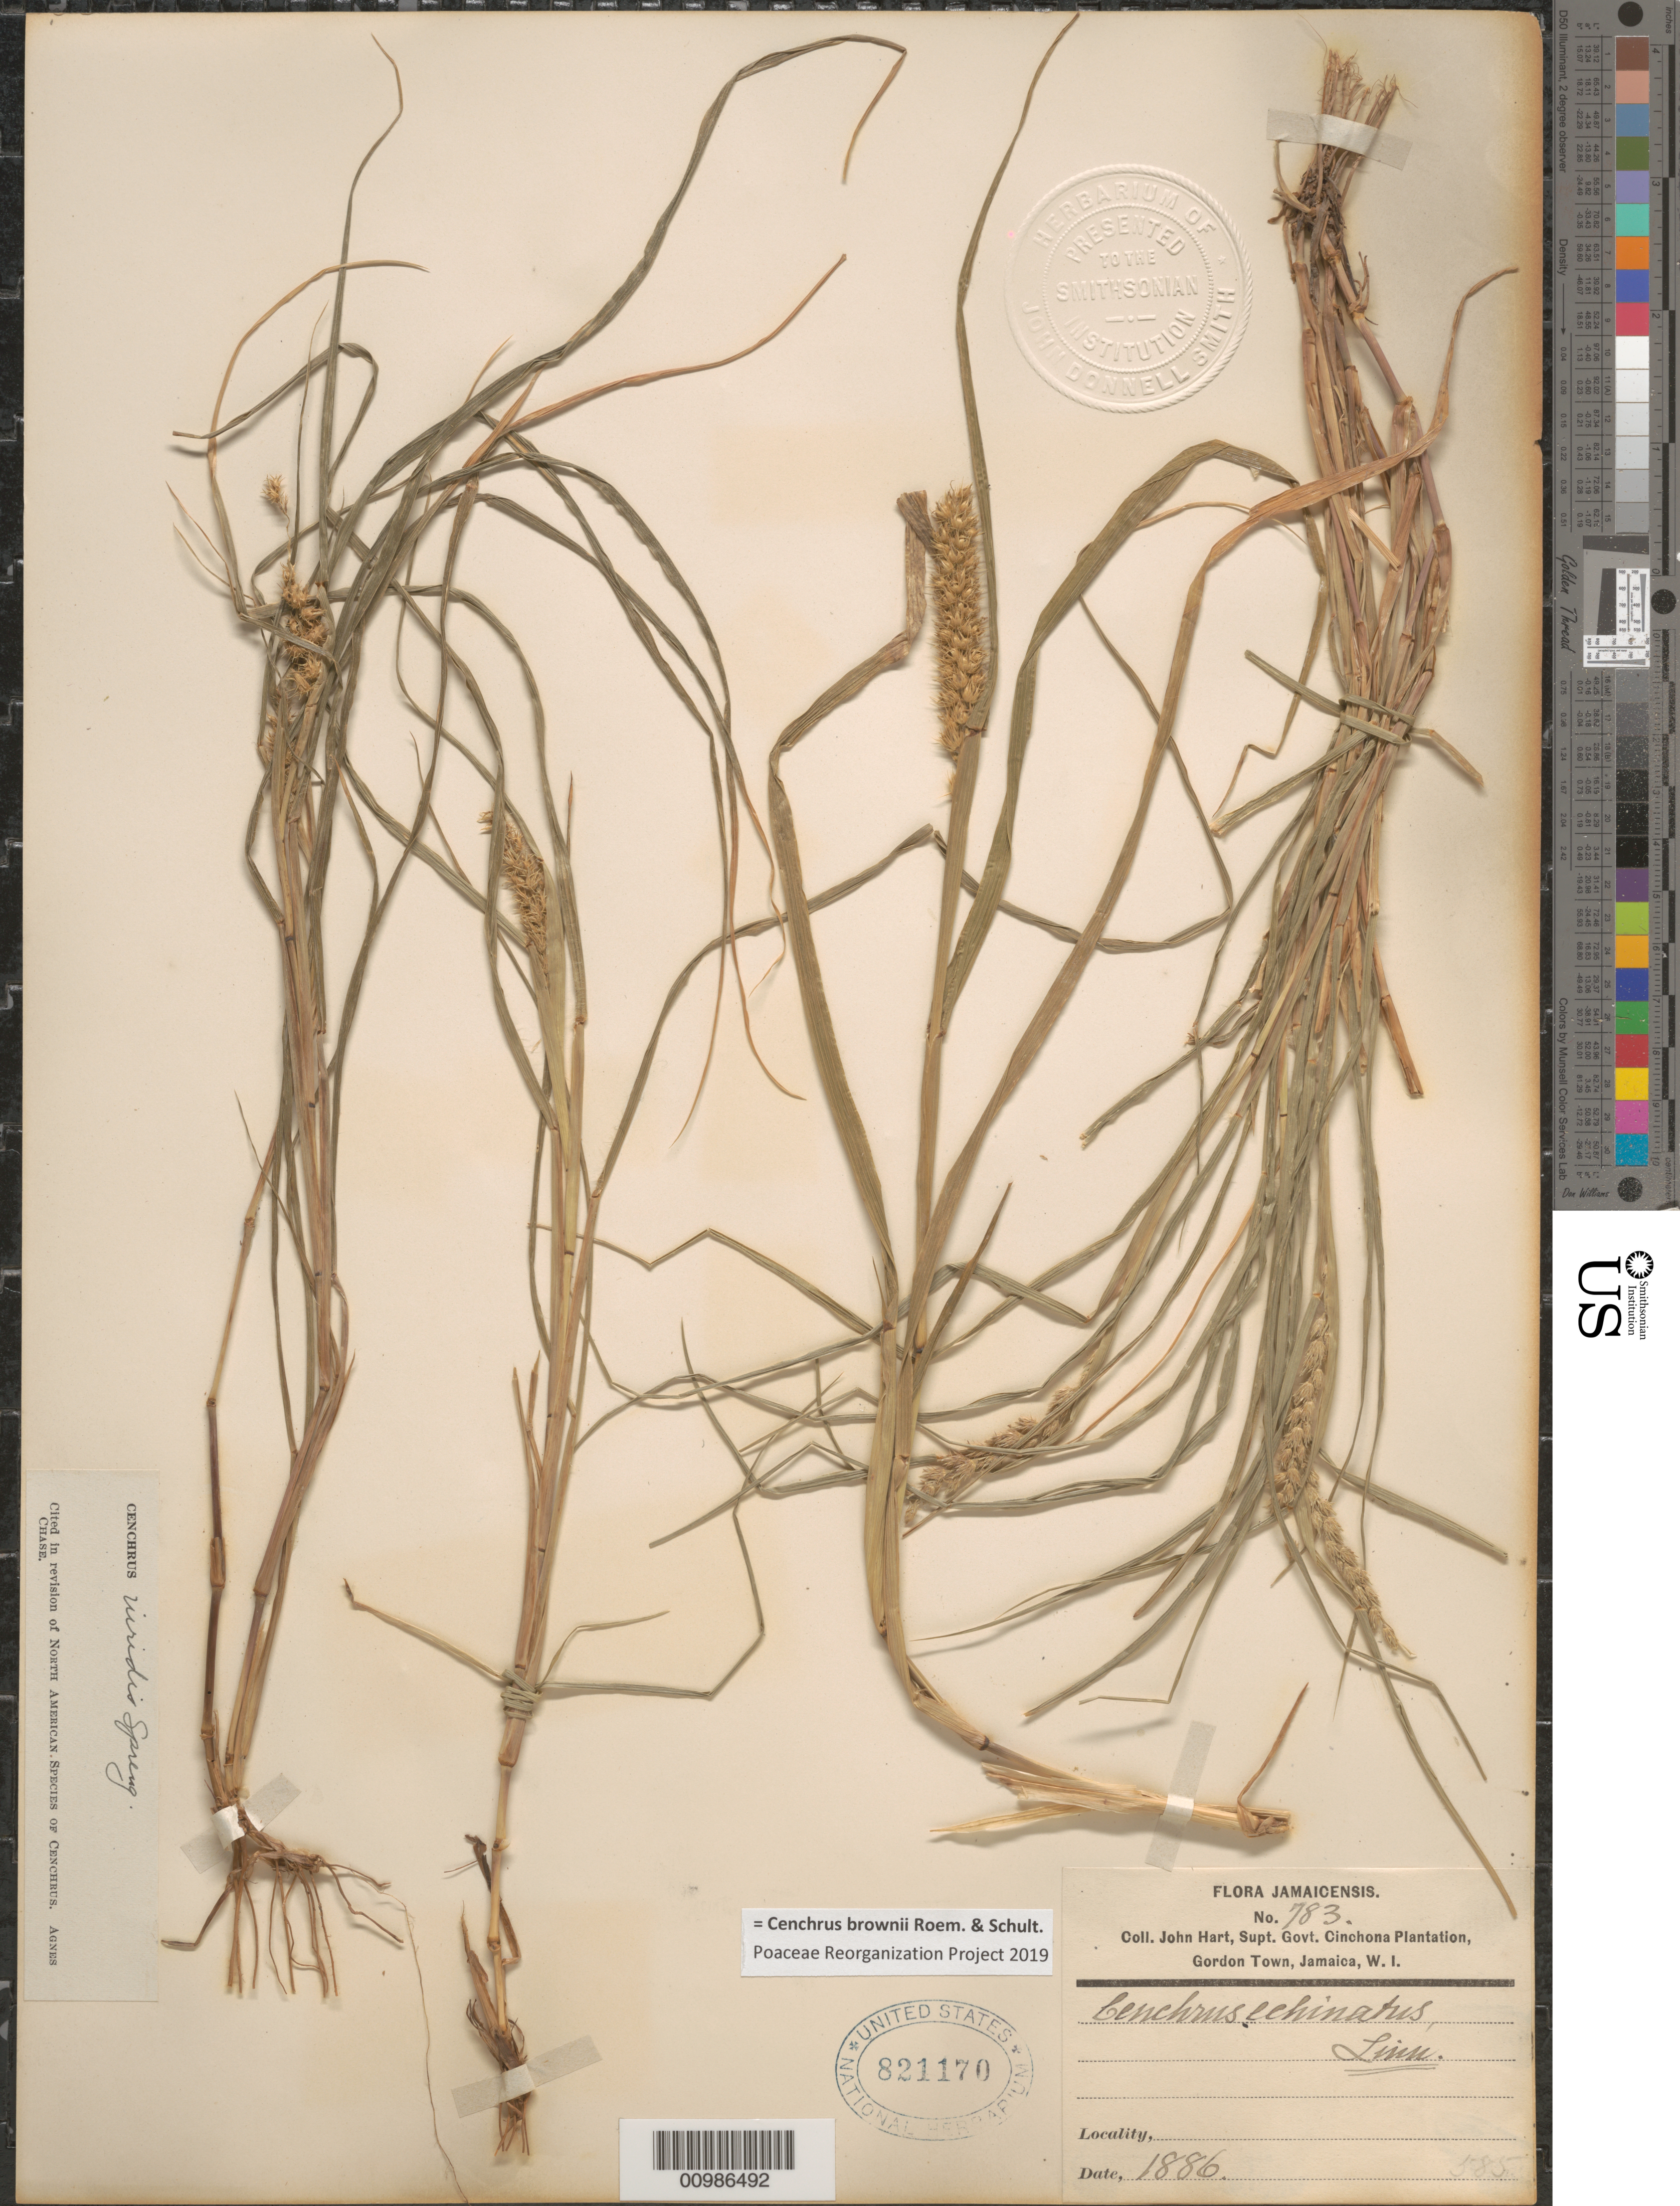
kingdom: Plantae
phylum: Tracheophyta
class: Liliopsida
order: Poales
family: Poaceae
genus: Cenchrus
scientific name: Cenchrus brownii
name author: Roem. & Schult.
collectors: J. Hart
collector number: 783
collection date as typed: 1886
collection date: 1886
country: Jamaica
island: Jamaica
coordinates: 0 N, 0 E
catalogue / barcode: US 821170